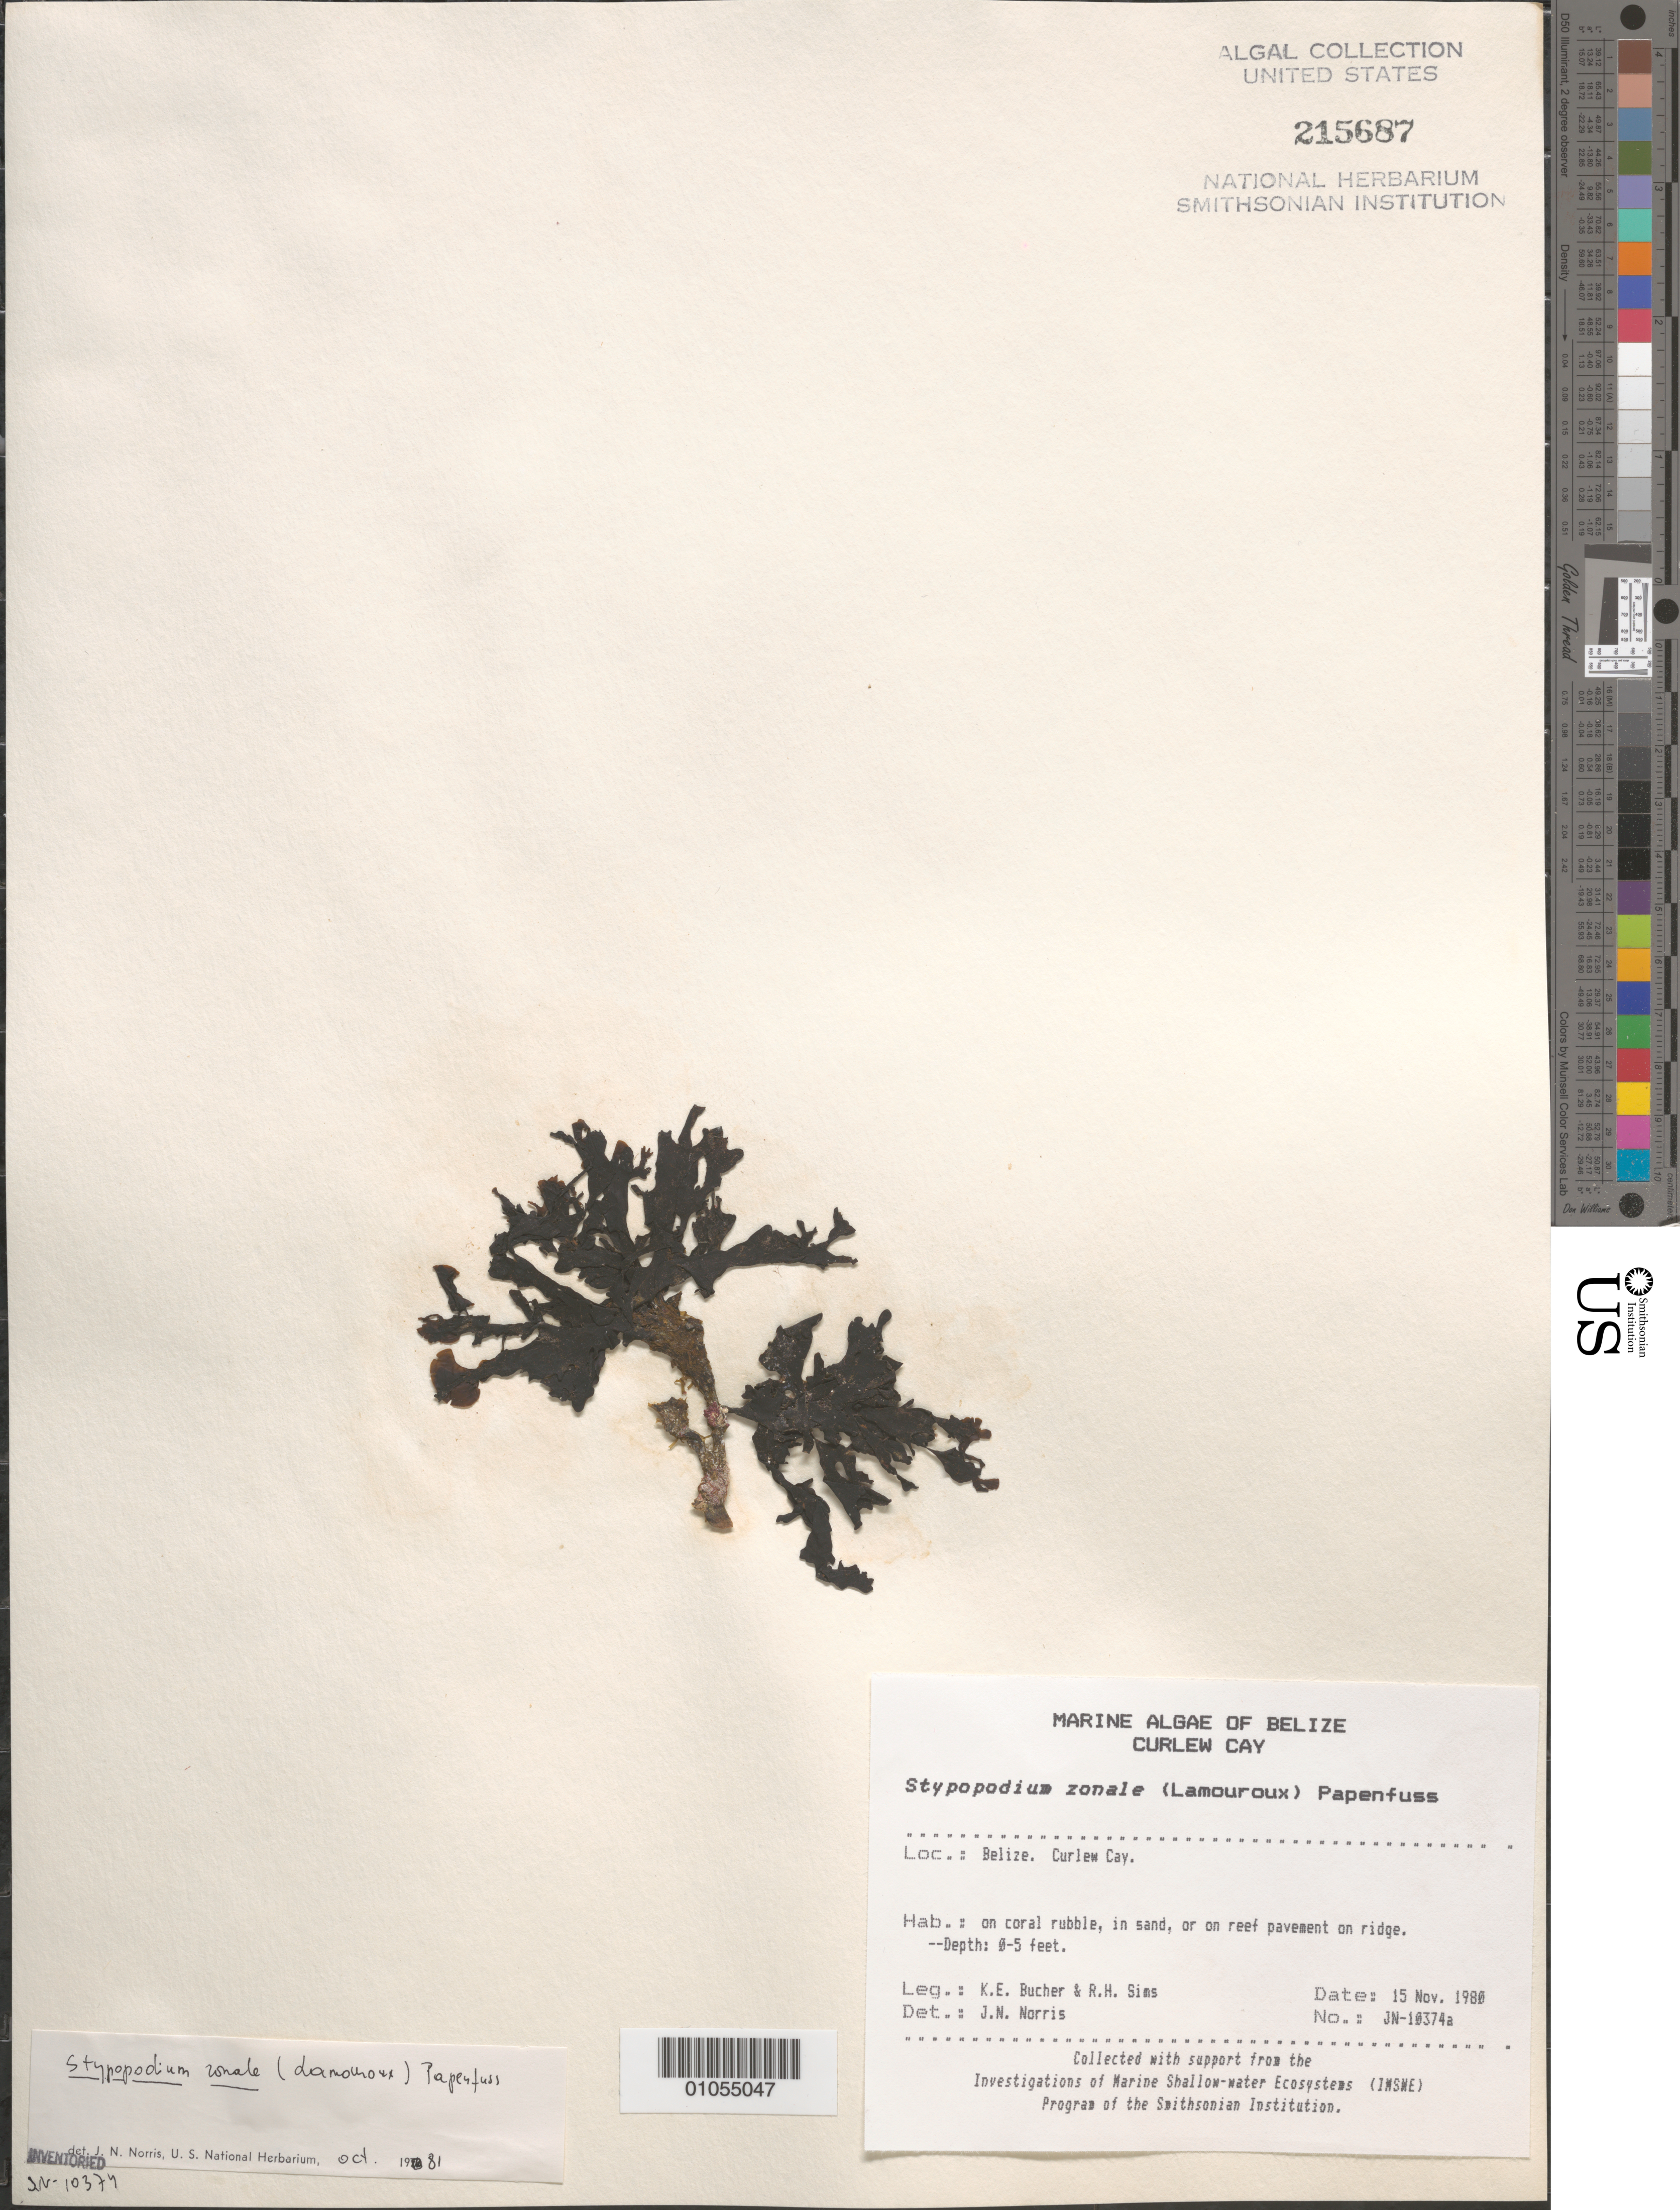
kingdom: Chromista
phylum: Ochrophyta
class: Phaeophyceae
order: Dictyotales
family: Dictyotaceae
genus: Stypopodium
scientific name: Stypopodium zonale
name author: (J.V.Lamouroux) Papenf.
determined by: Norris, James N.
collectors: K. E. Bucher & R. H. Sims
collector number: JN-10374A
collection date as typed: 15 Nov 1980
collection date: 1980-11-15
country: Belize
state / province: Stann Creek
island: Curlew Cay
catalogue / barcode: US 215687